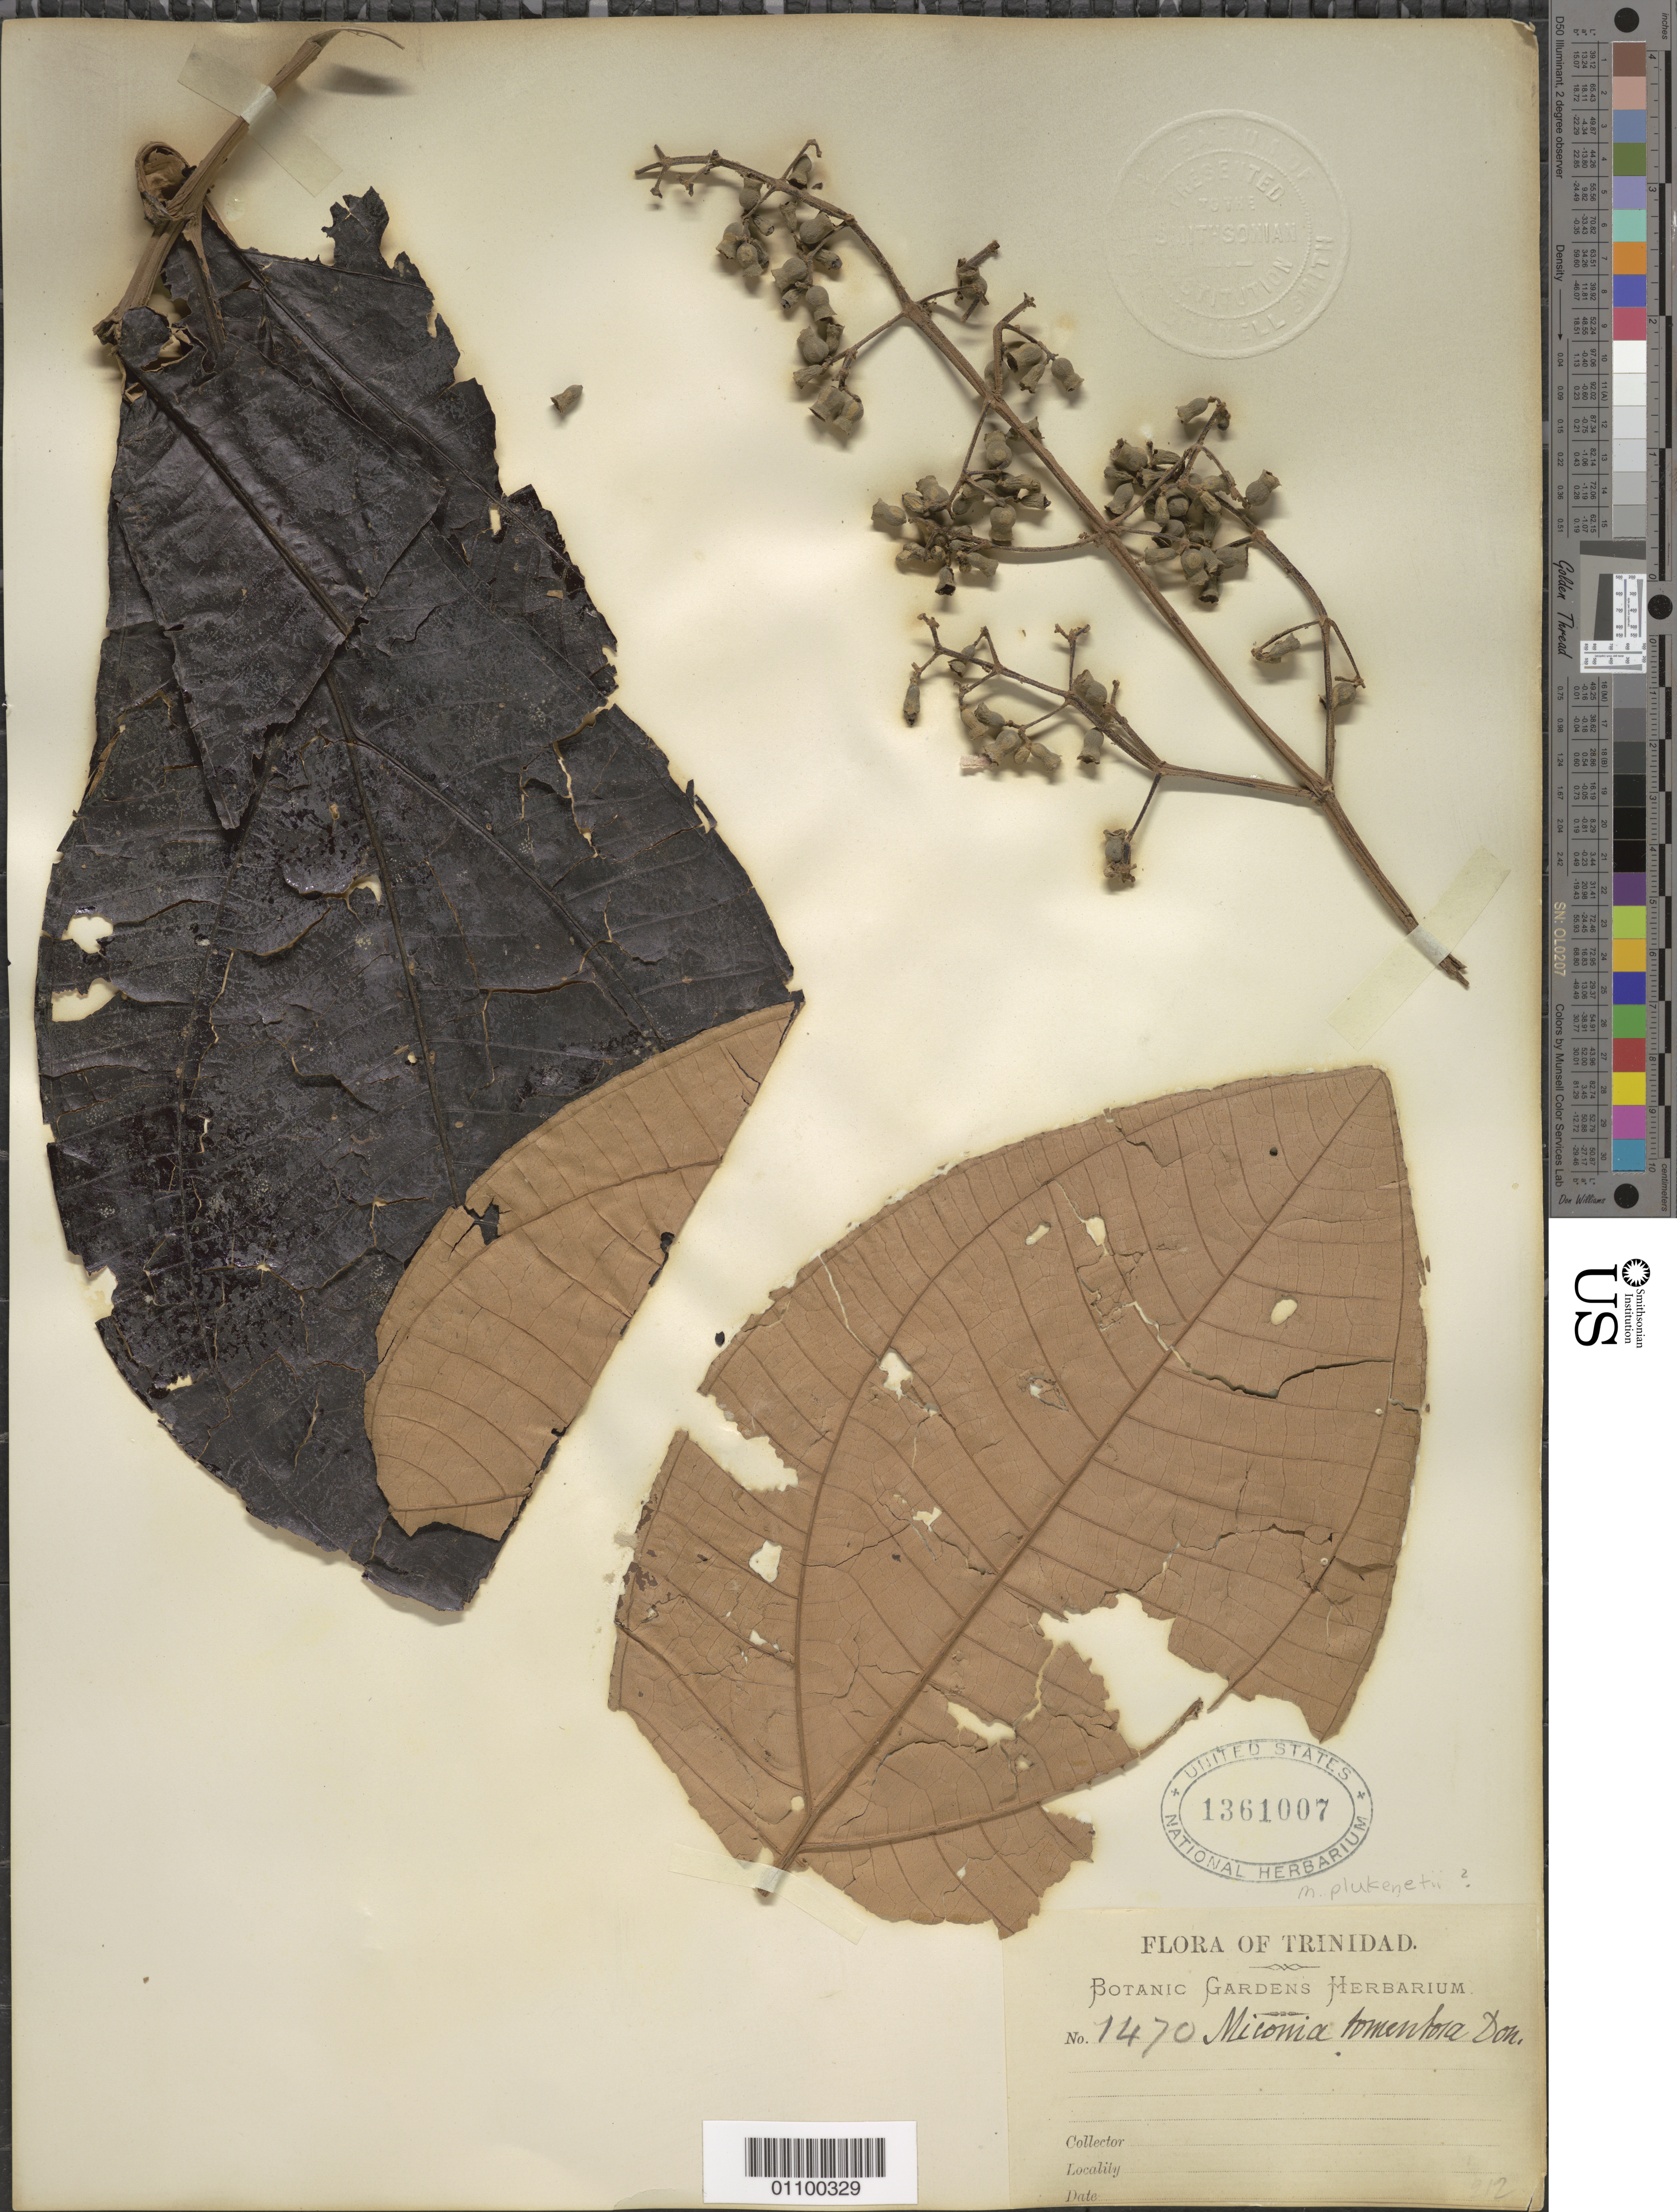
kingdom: Plantae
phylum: Tracheophyta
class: Magnoliopsida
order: Myrtales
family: Melastomataceae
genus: Miconia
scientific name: Miconia plukenetii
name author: Naudin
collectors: Botanic Gardens Herbarium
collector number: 1470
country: Trinidad and Tobago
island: Trinidad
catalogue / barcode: US 1361007